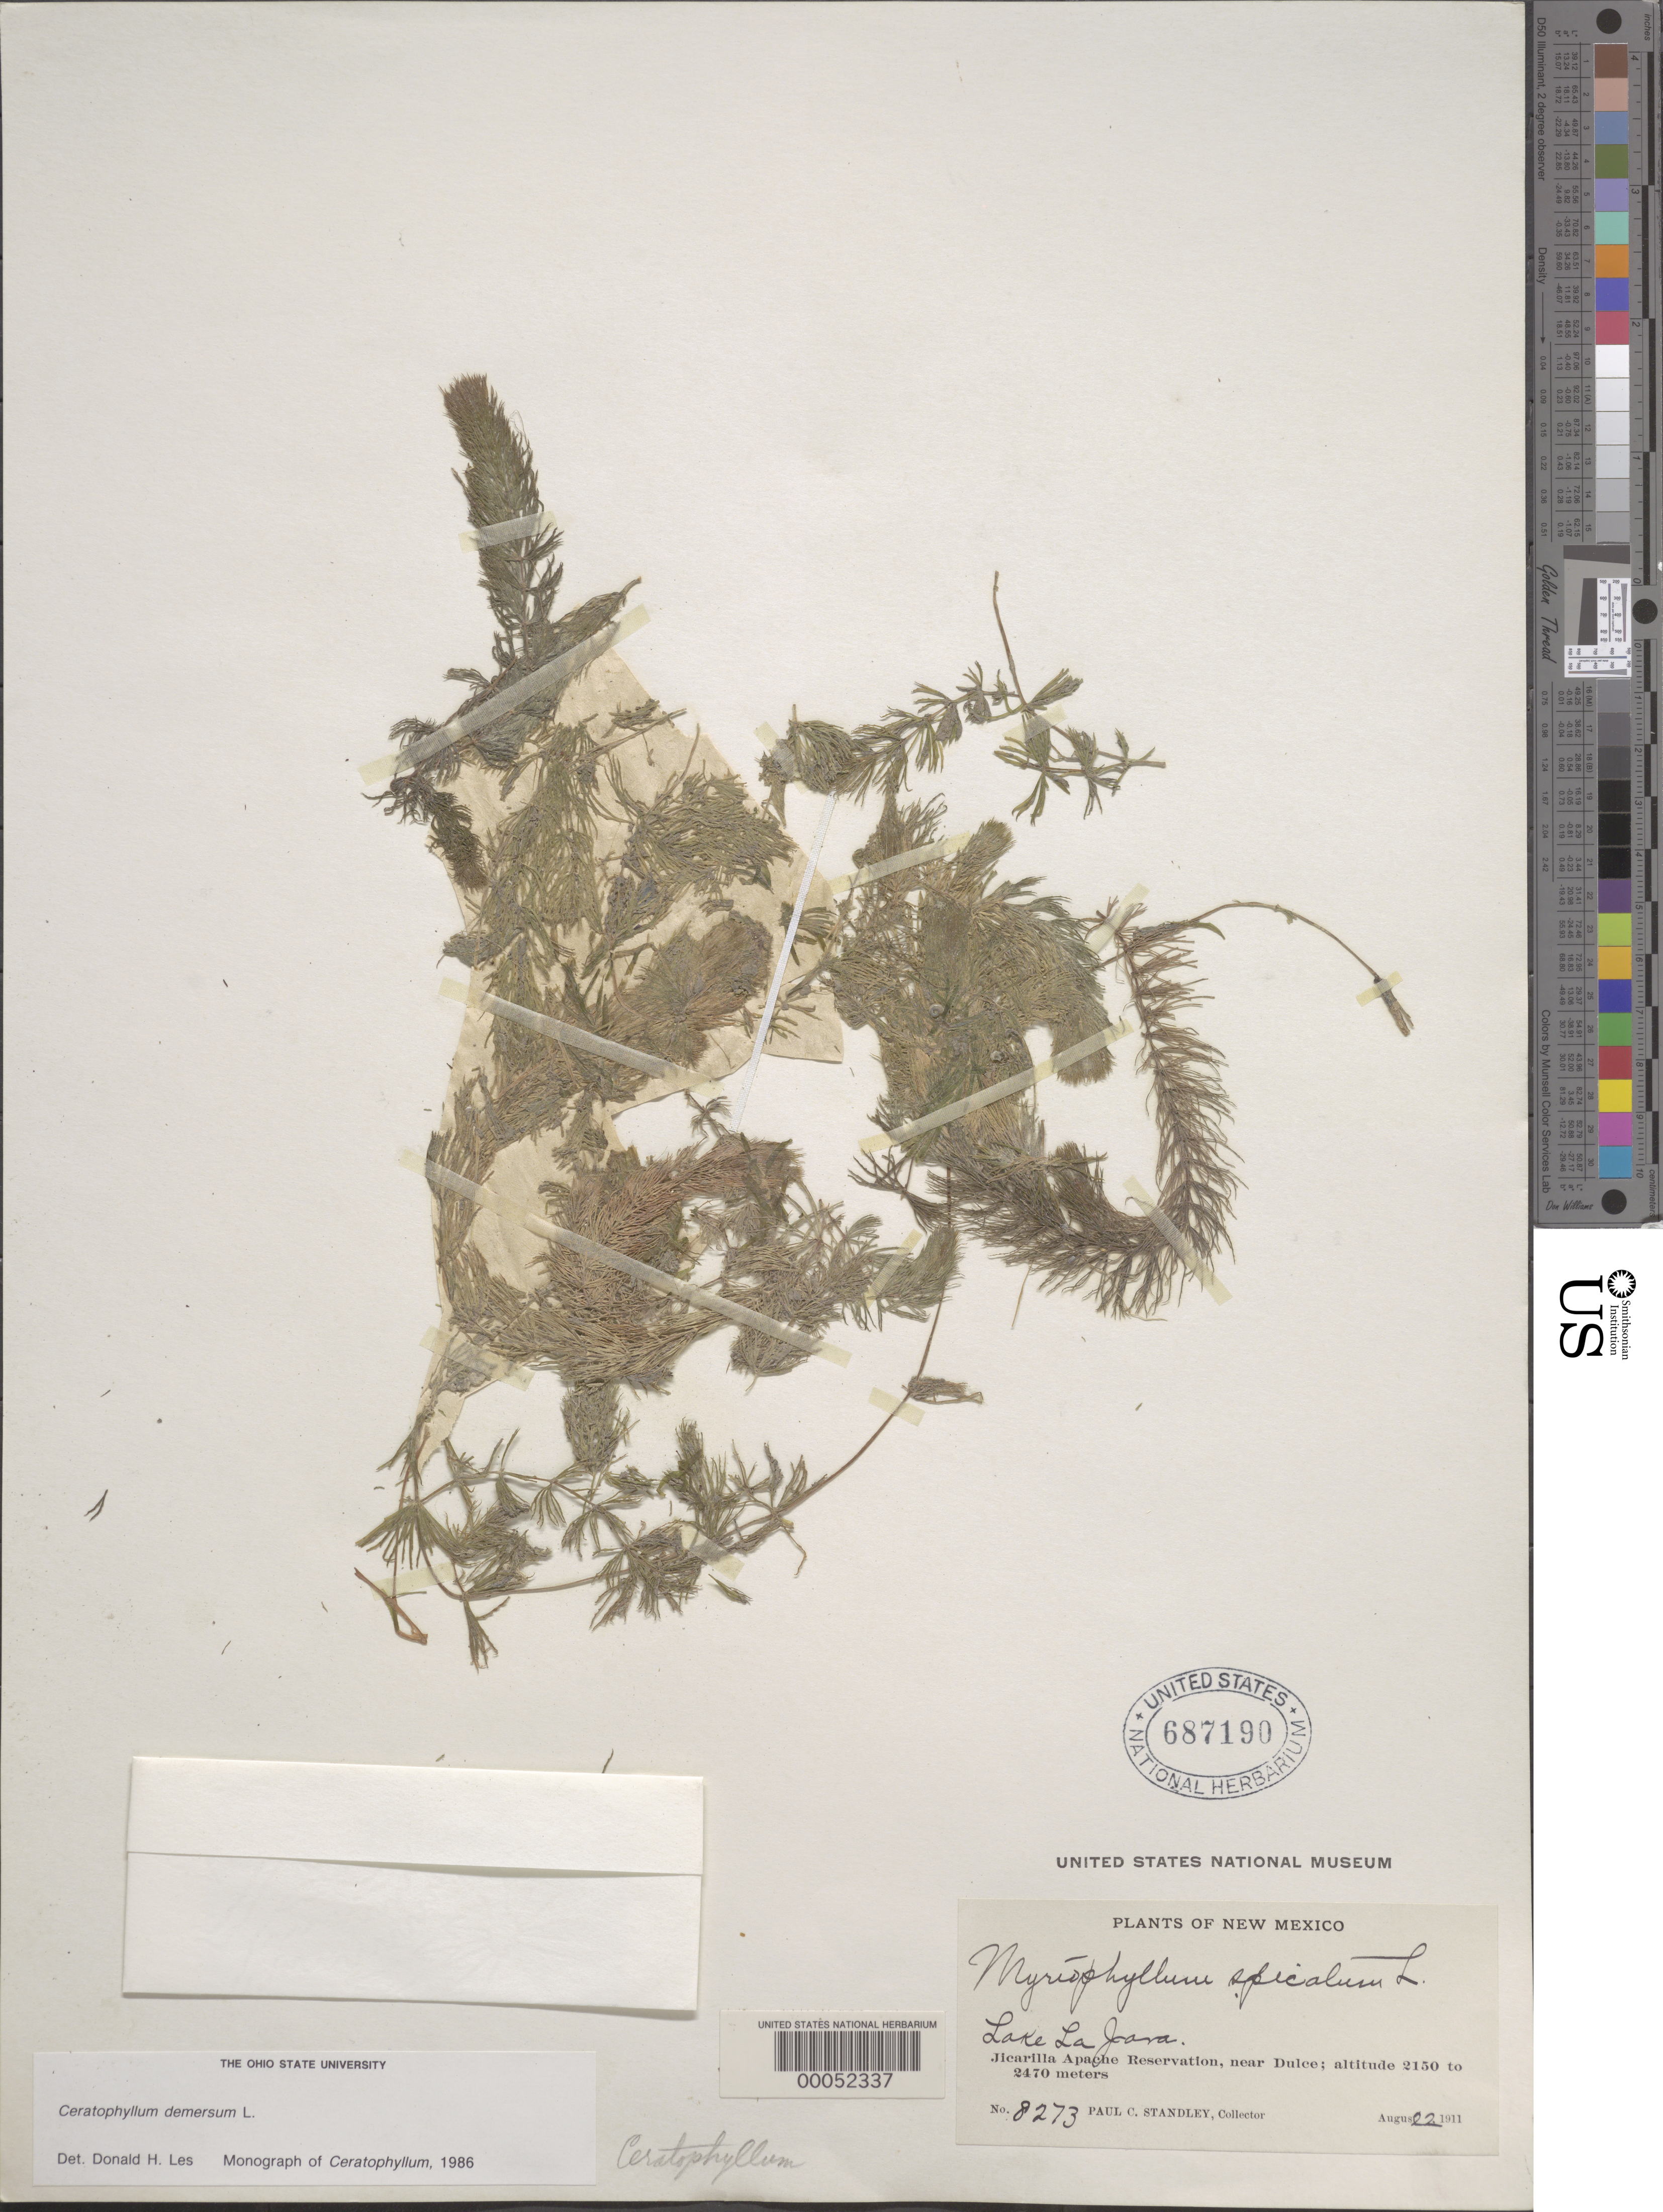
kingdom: Plantae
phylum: Tracheophyta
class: Magnoliopsida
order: Ceratophyllales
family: Ceratophyllaceae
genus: Ceratophyllum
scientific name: Ceratophyllum demersum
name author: L.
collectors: P. C. Standley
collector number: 8273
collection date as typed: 22 Aug 1911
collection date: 1911-08-22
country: United States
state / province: New Mexico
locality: Lake la jara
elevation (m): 2150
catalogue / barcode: US 687190